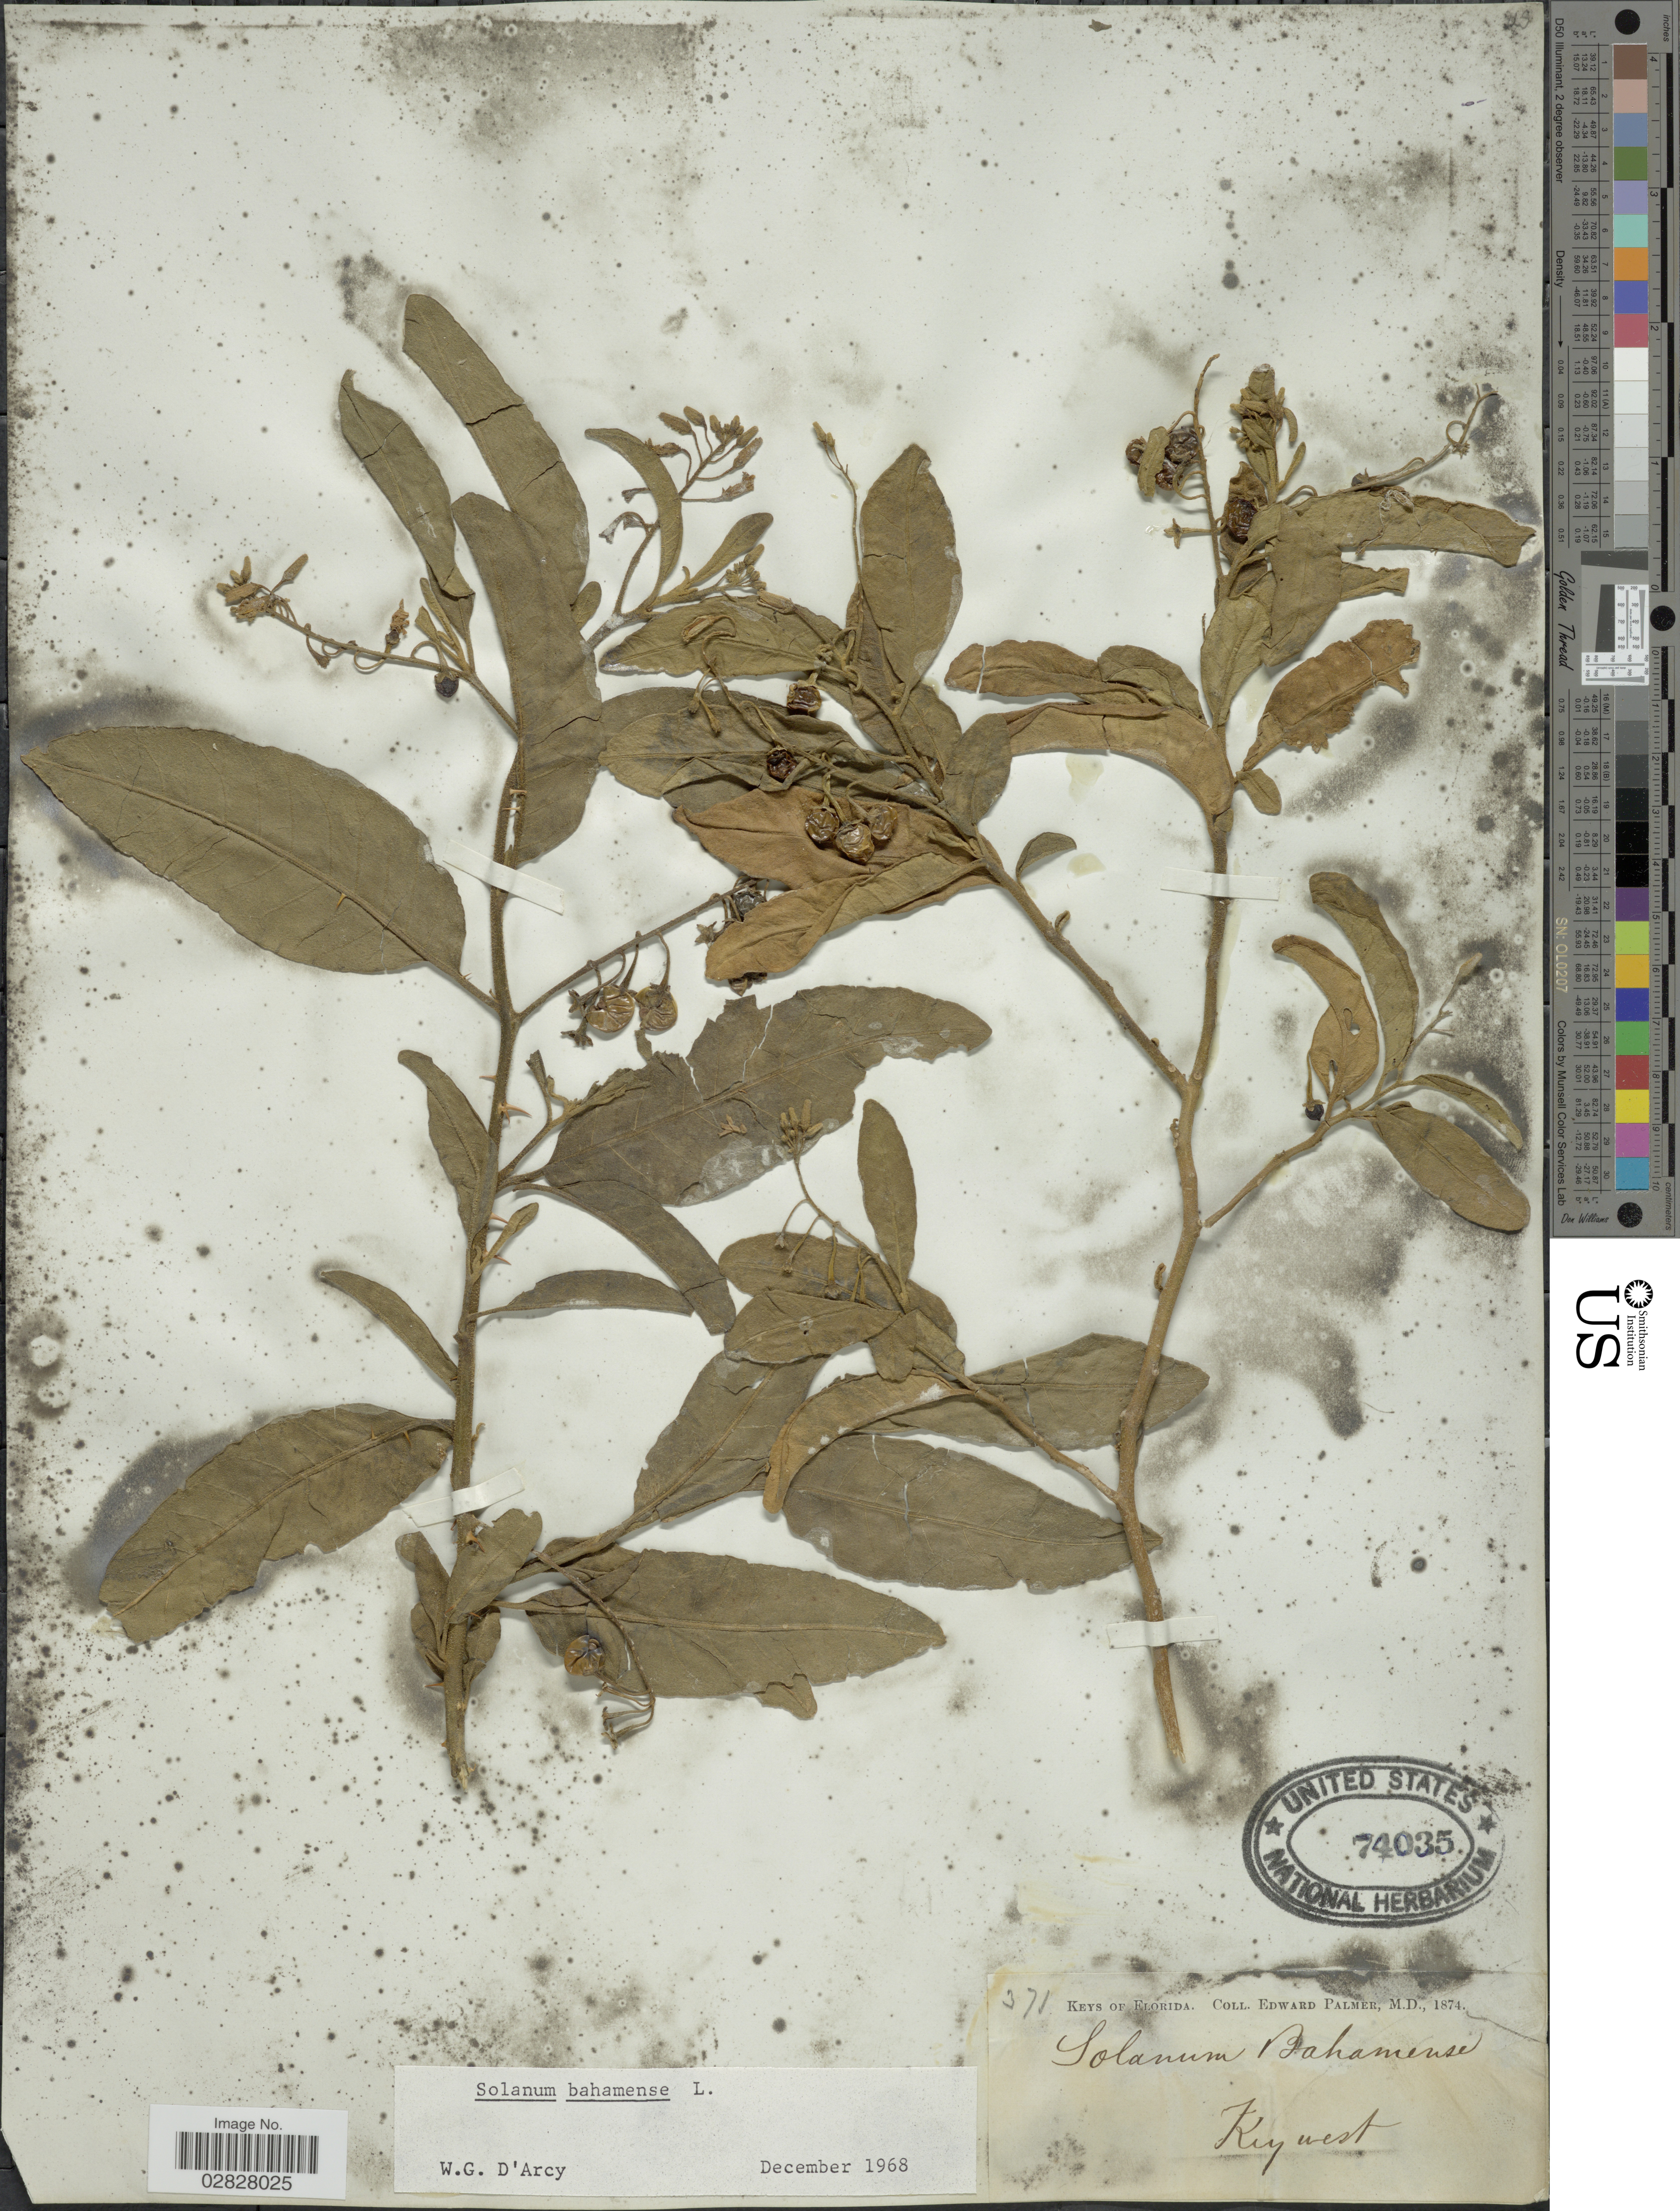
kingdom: Plantae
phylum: Tracheophyta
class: Magnoliopsida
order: Solanales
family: Solanaceae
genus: Solanum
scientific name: Solanum bahamense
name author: L.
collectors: E. Palmer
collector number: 371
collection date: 1874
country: United States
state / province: Florida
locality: Keys of Florida. Key West.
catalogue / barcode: US 74035